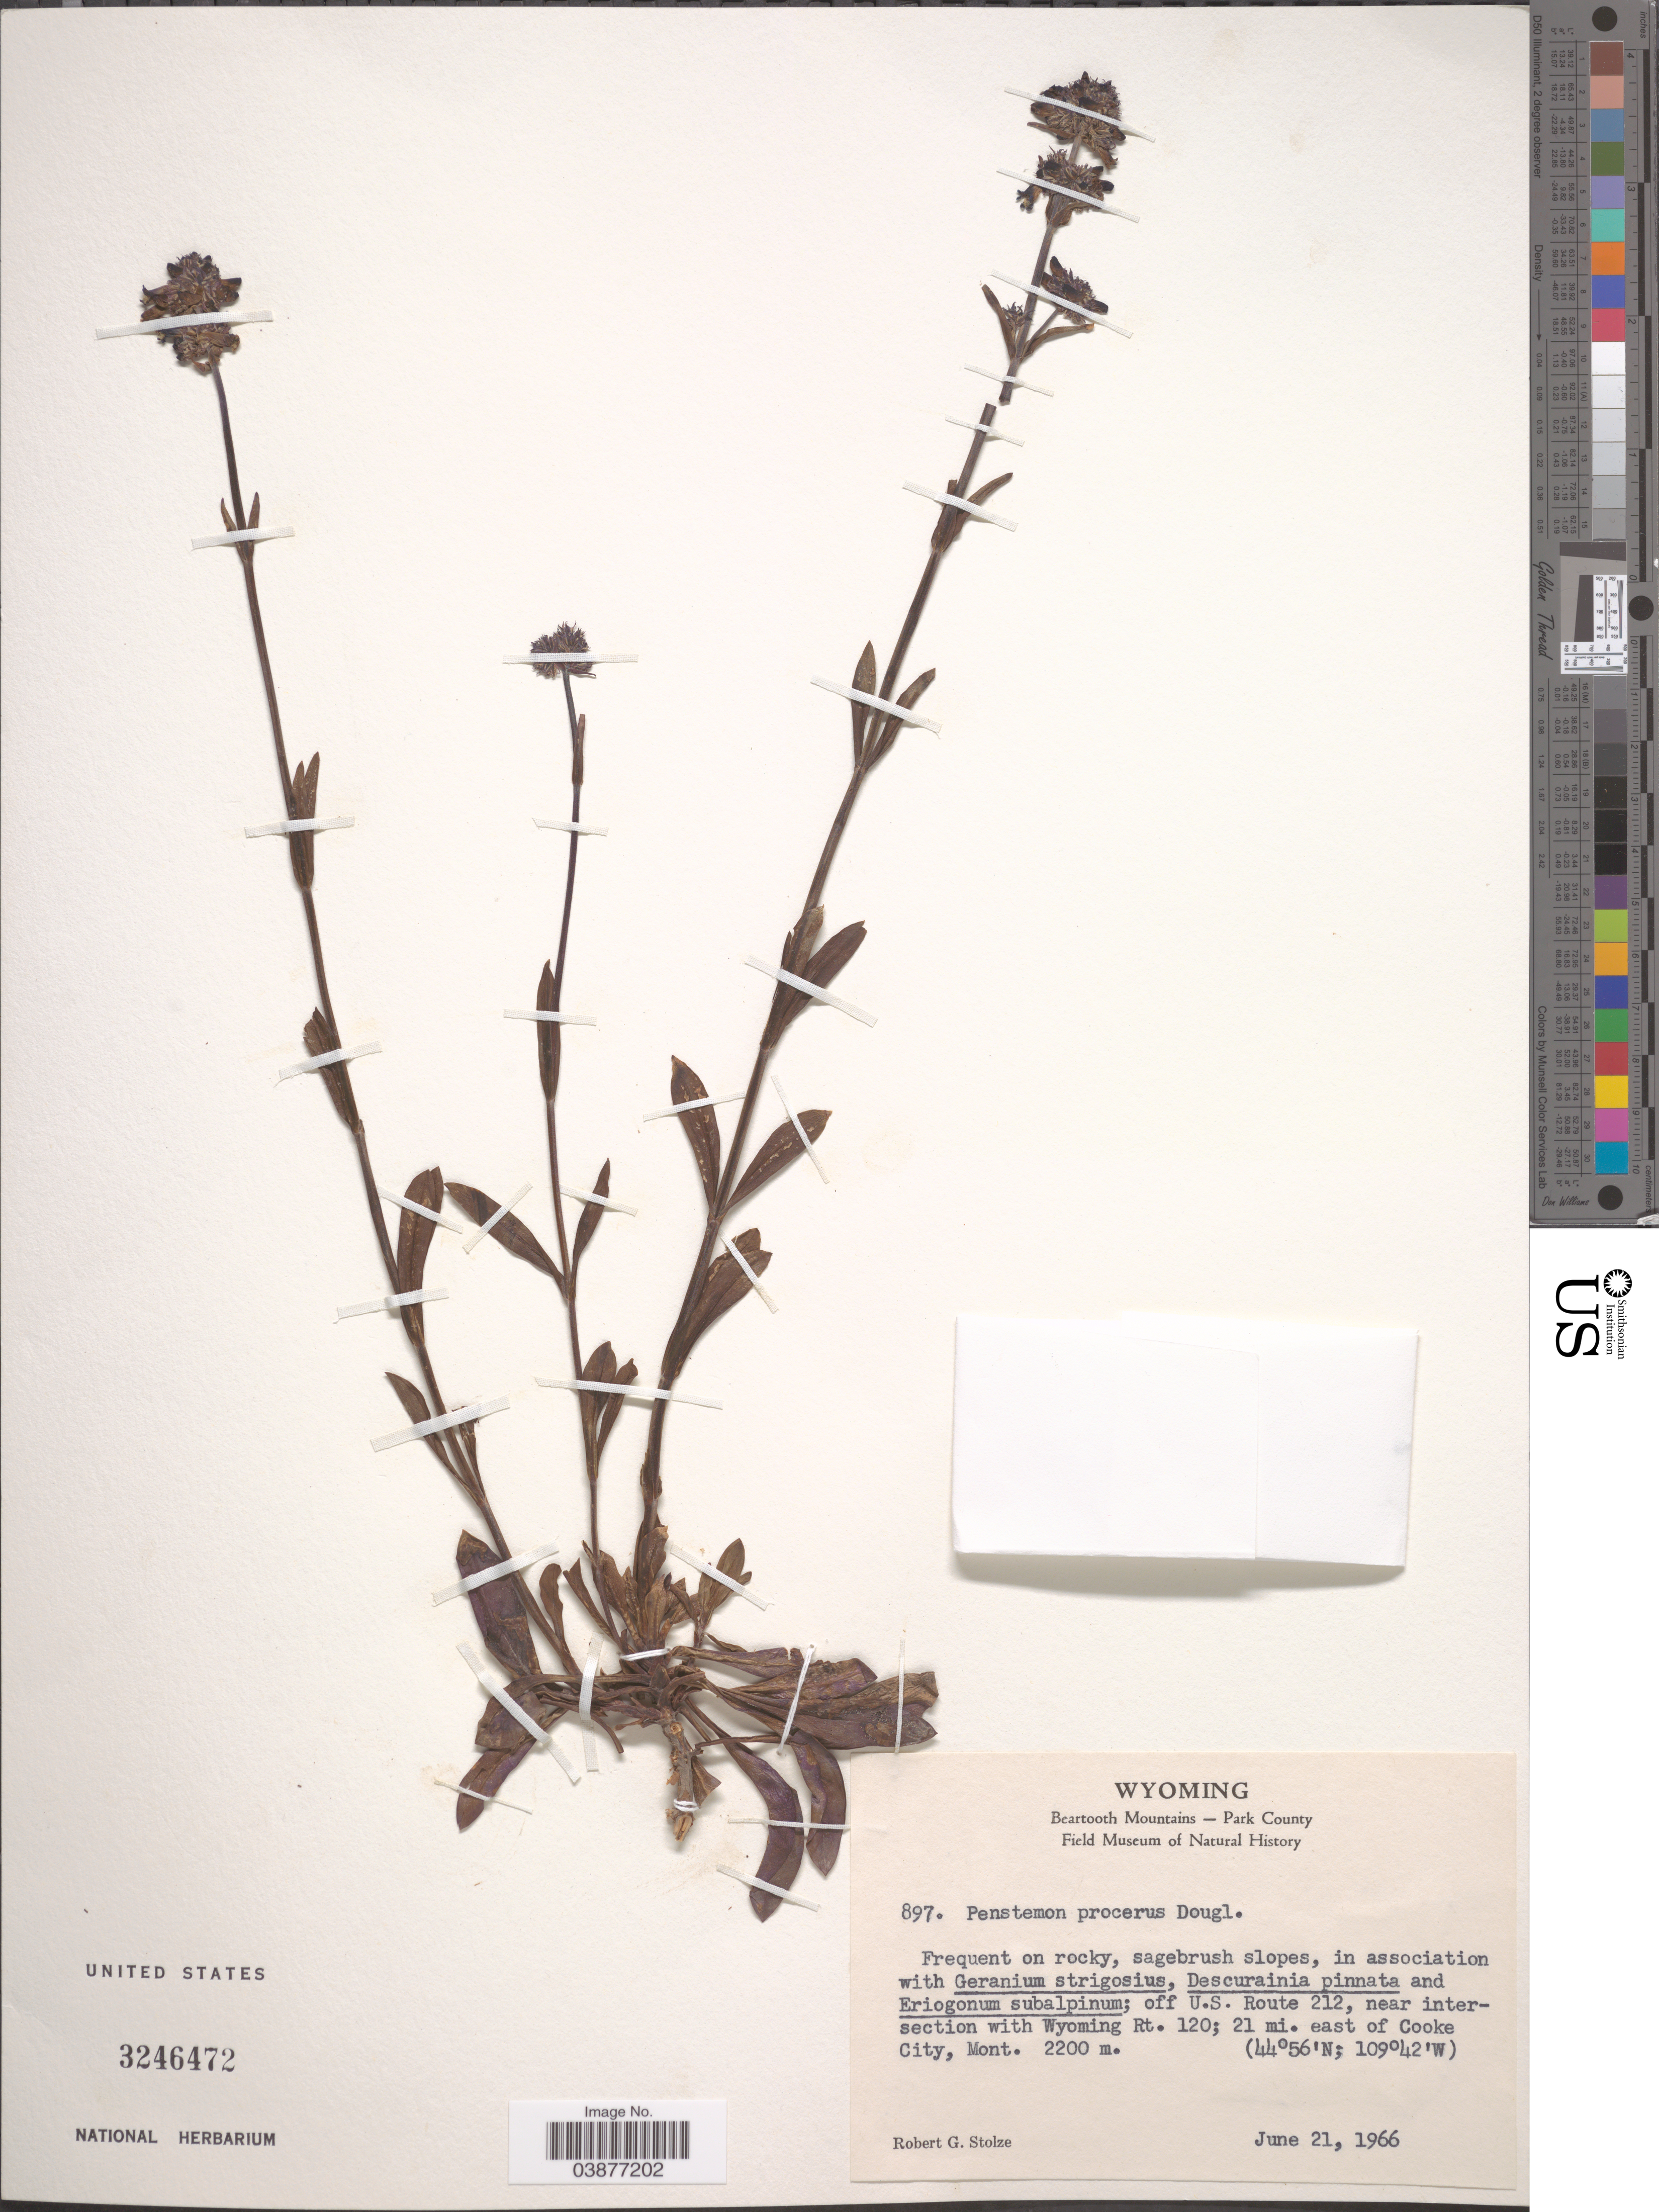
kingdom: Plantae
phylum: Tracheophyta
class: Magnoliopsida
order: Lamiales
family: Plantaginaceae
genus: Penstemon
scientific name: Penstemon procerus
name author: Douglas ex Graham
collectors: R. G. Stolze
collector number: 897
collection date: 1966-06-21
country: United States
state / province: Montana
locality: Off U.S. Route 212, near intersection with Wyoming Rt. 120; 21 mi. east of Cooke City.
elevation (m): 2200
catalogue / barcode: US 3246472